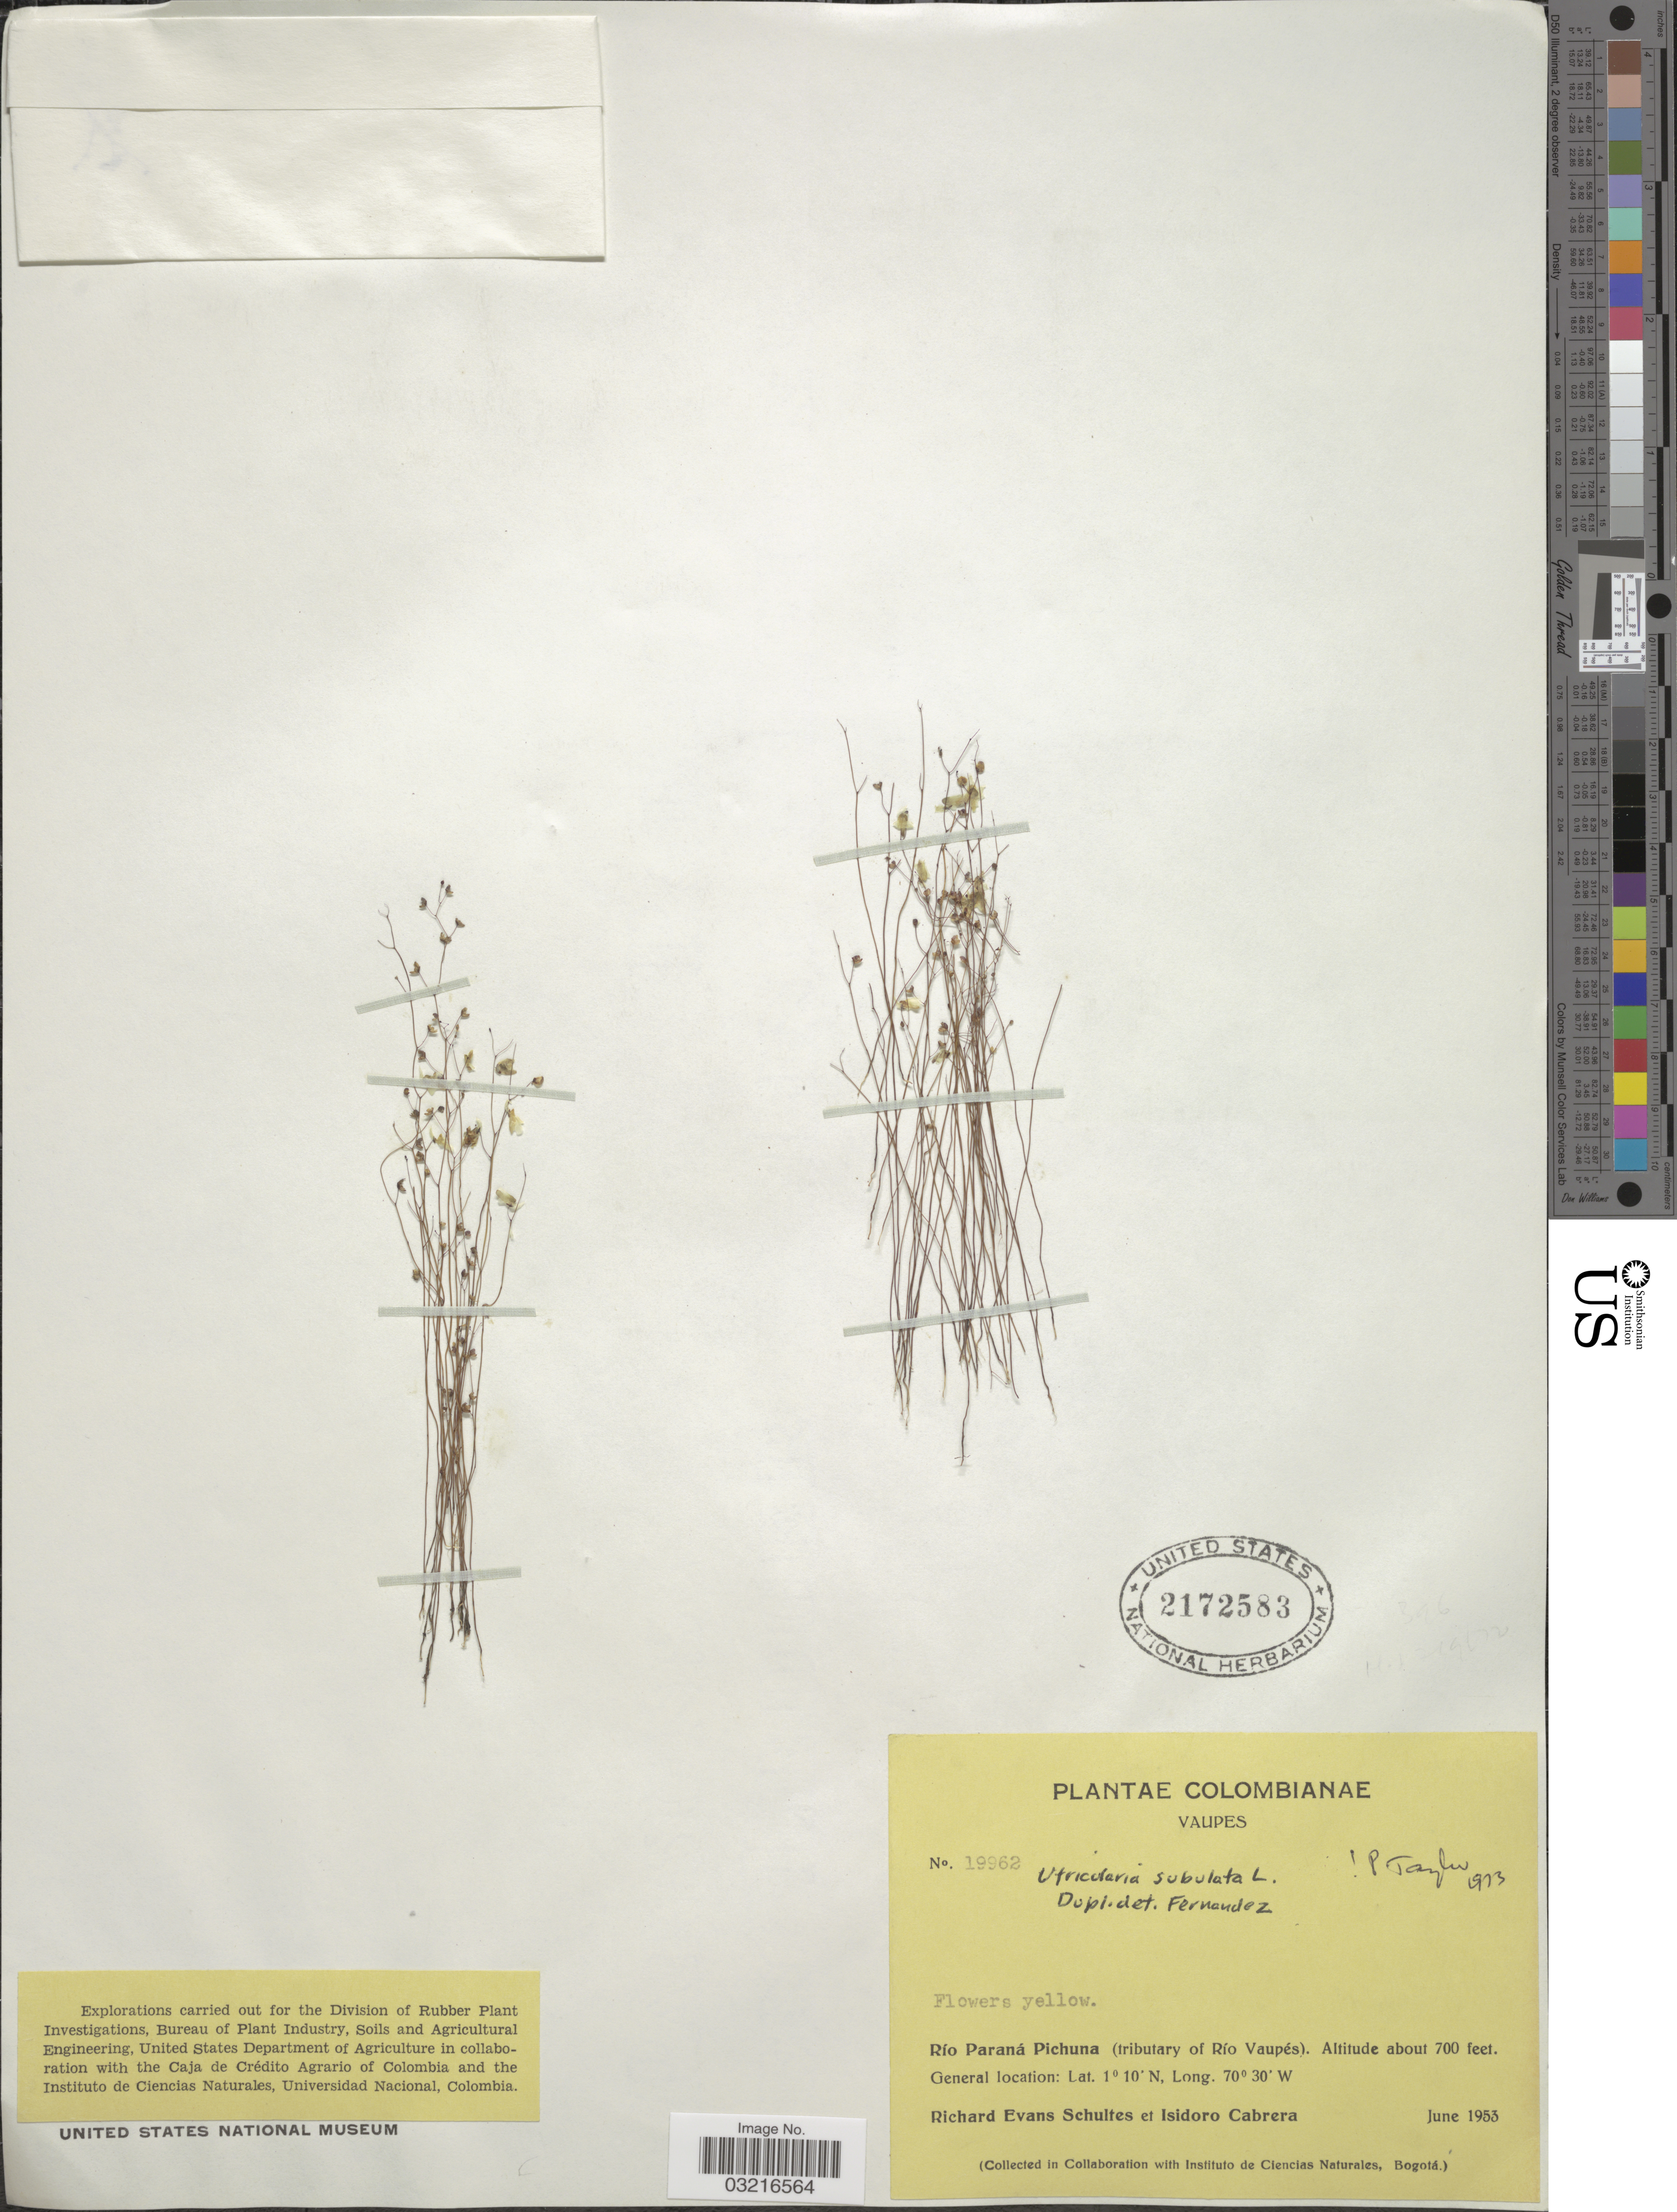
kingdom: Plantae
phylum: Tracheophyta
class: Magnoliopsida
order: Lamiales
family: Lentibulariaceae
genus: Utricularia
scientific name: Utricularia subulata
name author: L.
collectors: R. E. Schultes & I. Cabrera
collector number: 19962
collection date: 1953-06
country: Colombia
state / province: Vaupés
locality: Río Paraná Pichuna (tributary of Río Vaupés).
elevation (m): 213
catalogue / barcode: US 2172583